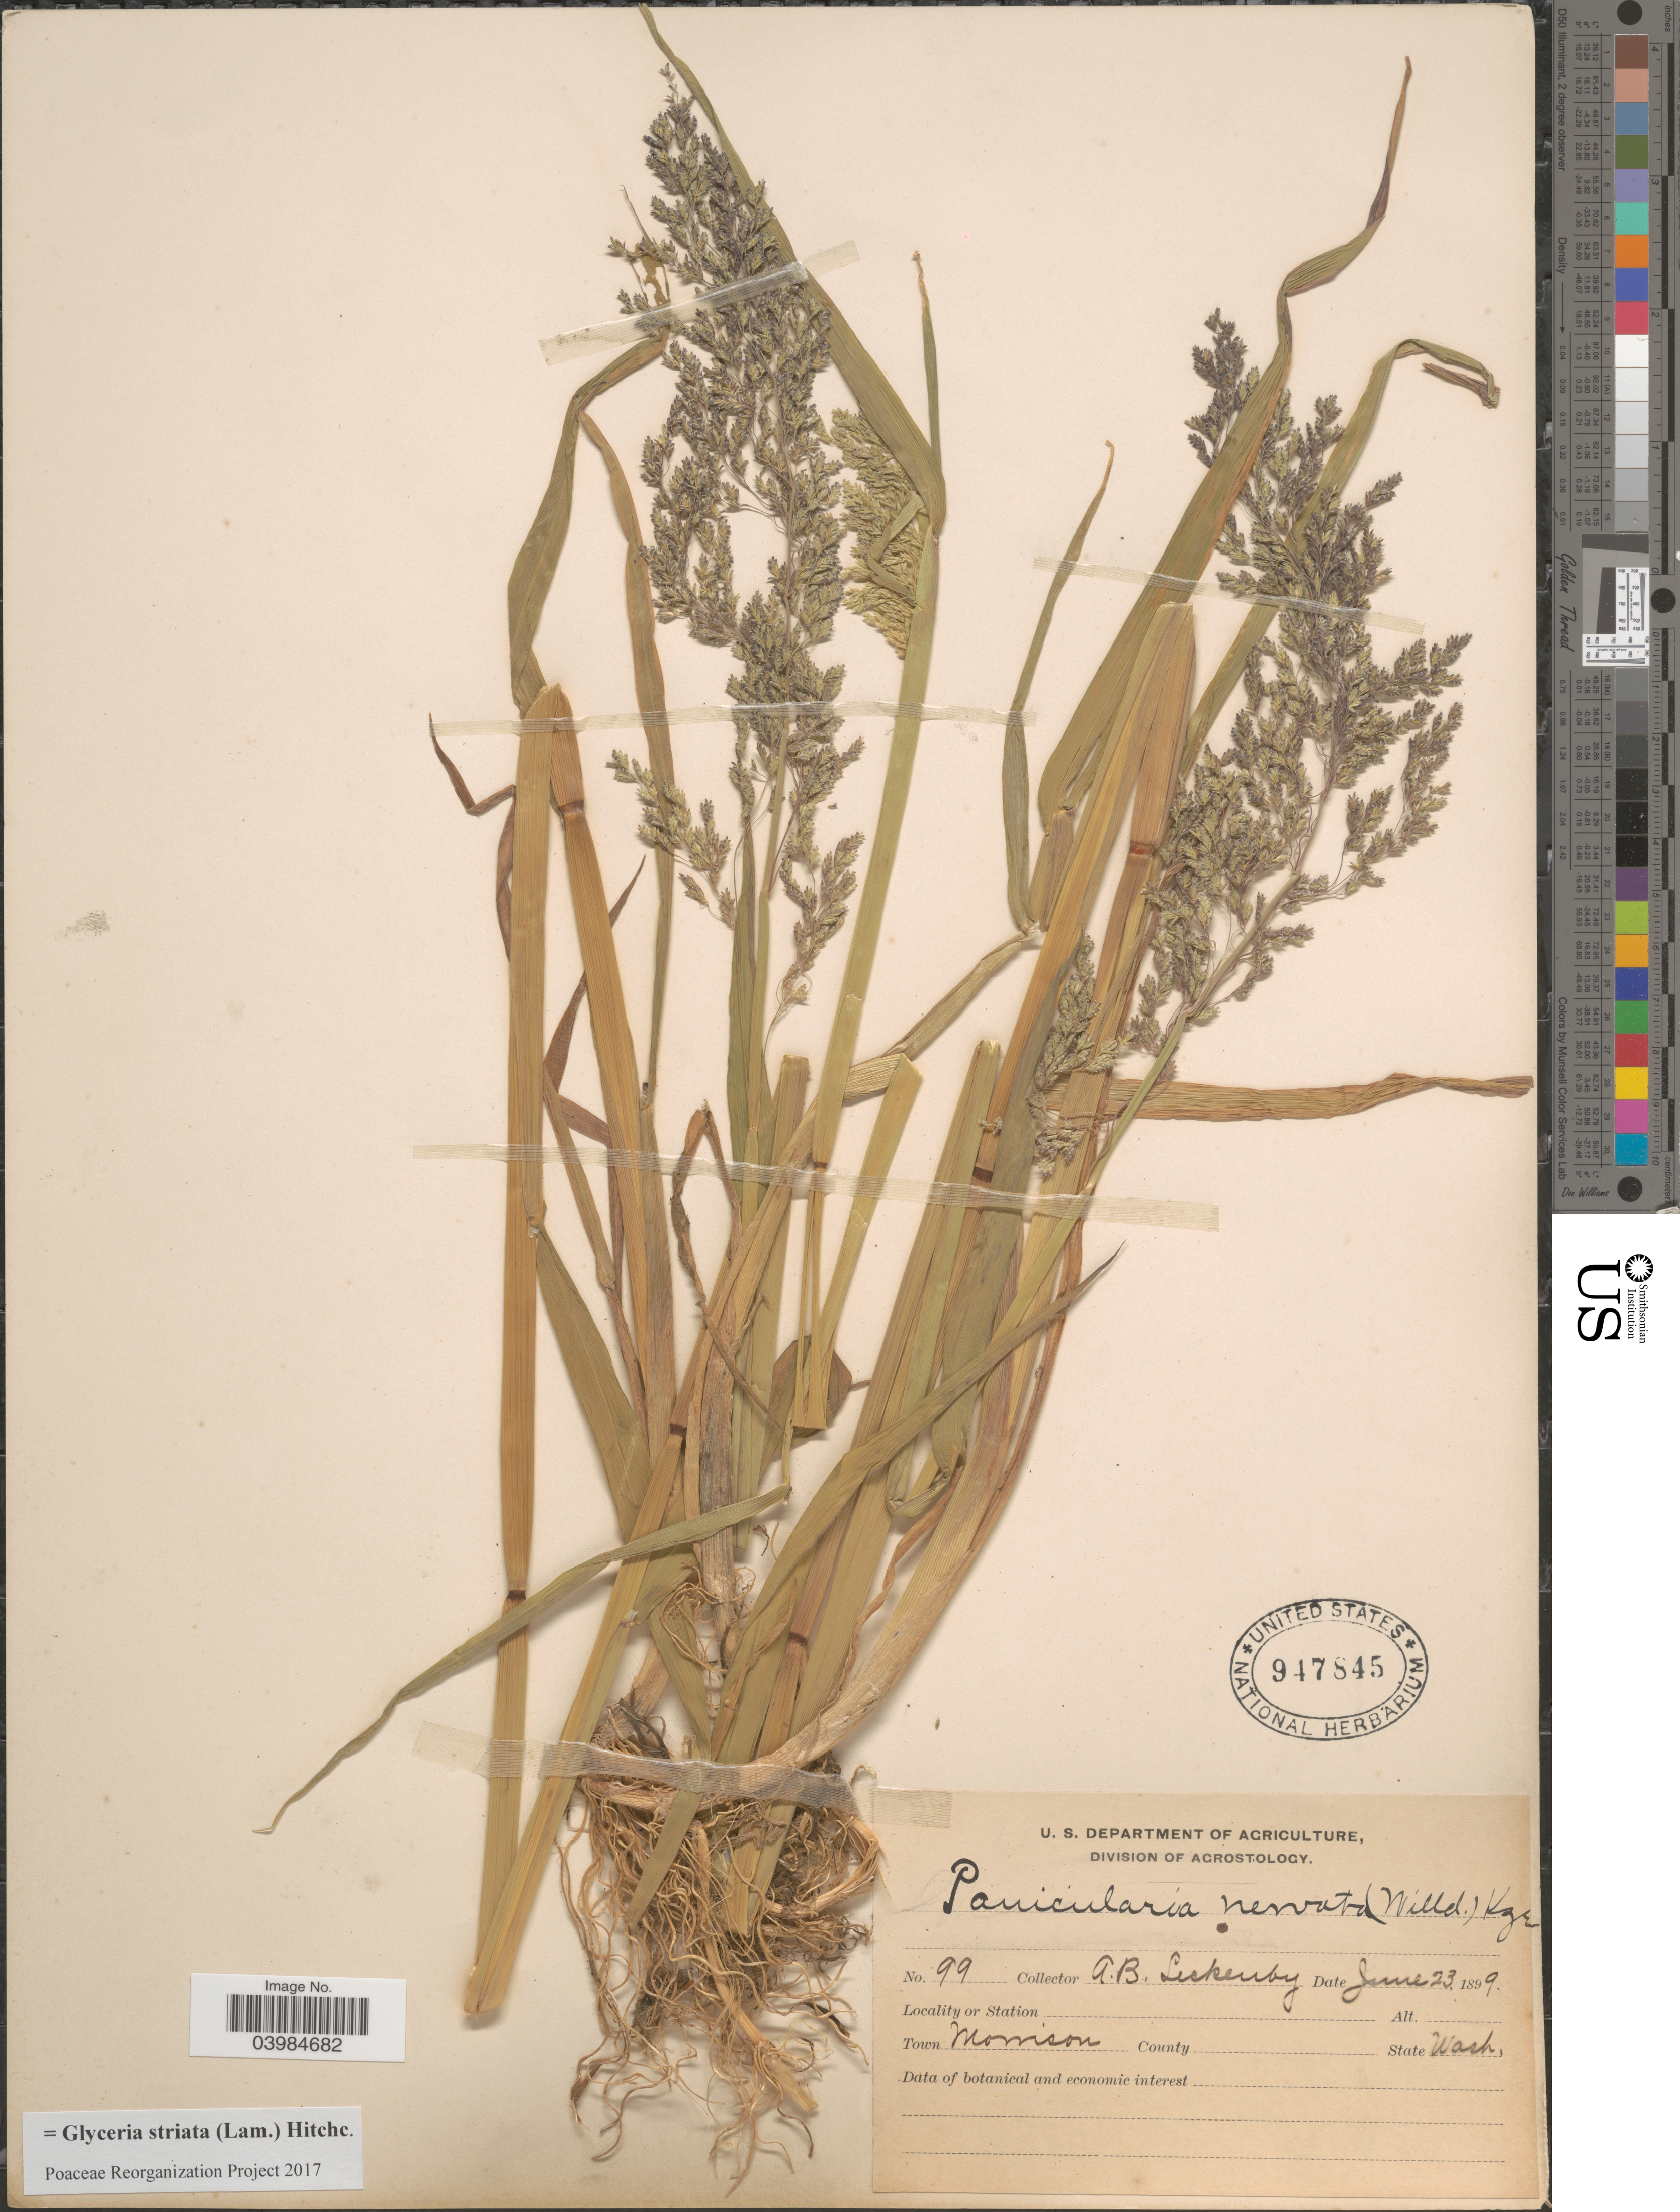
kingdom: Plantae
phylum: Tracheophyta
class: Liliopsida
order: Poales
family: Poaceae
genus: Glyceria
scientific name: Glyceria striata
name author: (Lam.) Hitchc.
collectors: A. Leckenby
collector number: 99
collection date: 1899-06-23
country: United States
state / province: Washington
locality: Town Morrison.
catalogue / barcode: US 947845